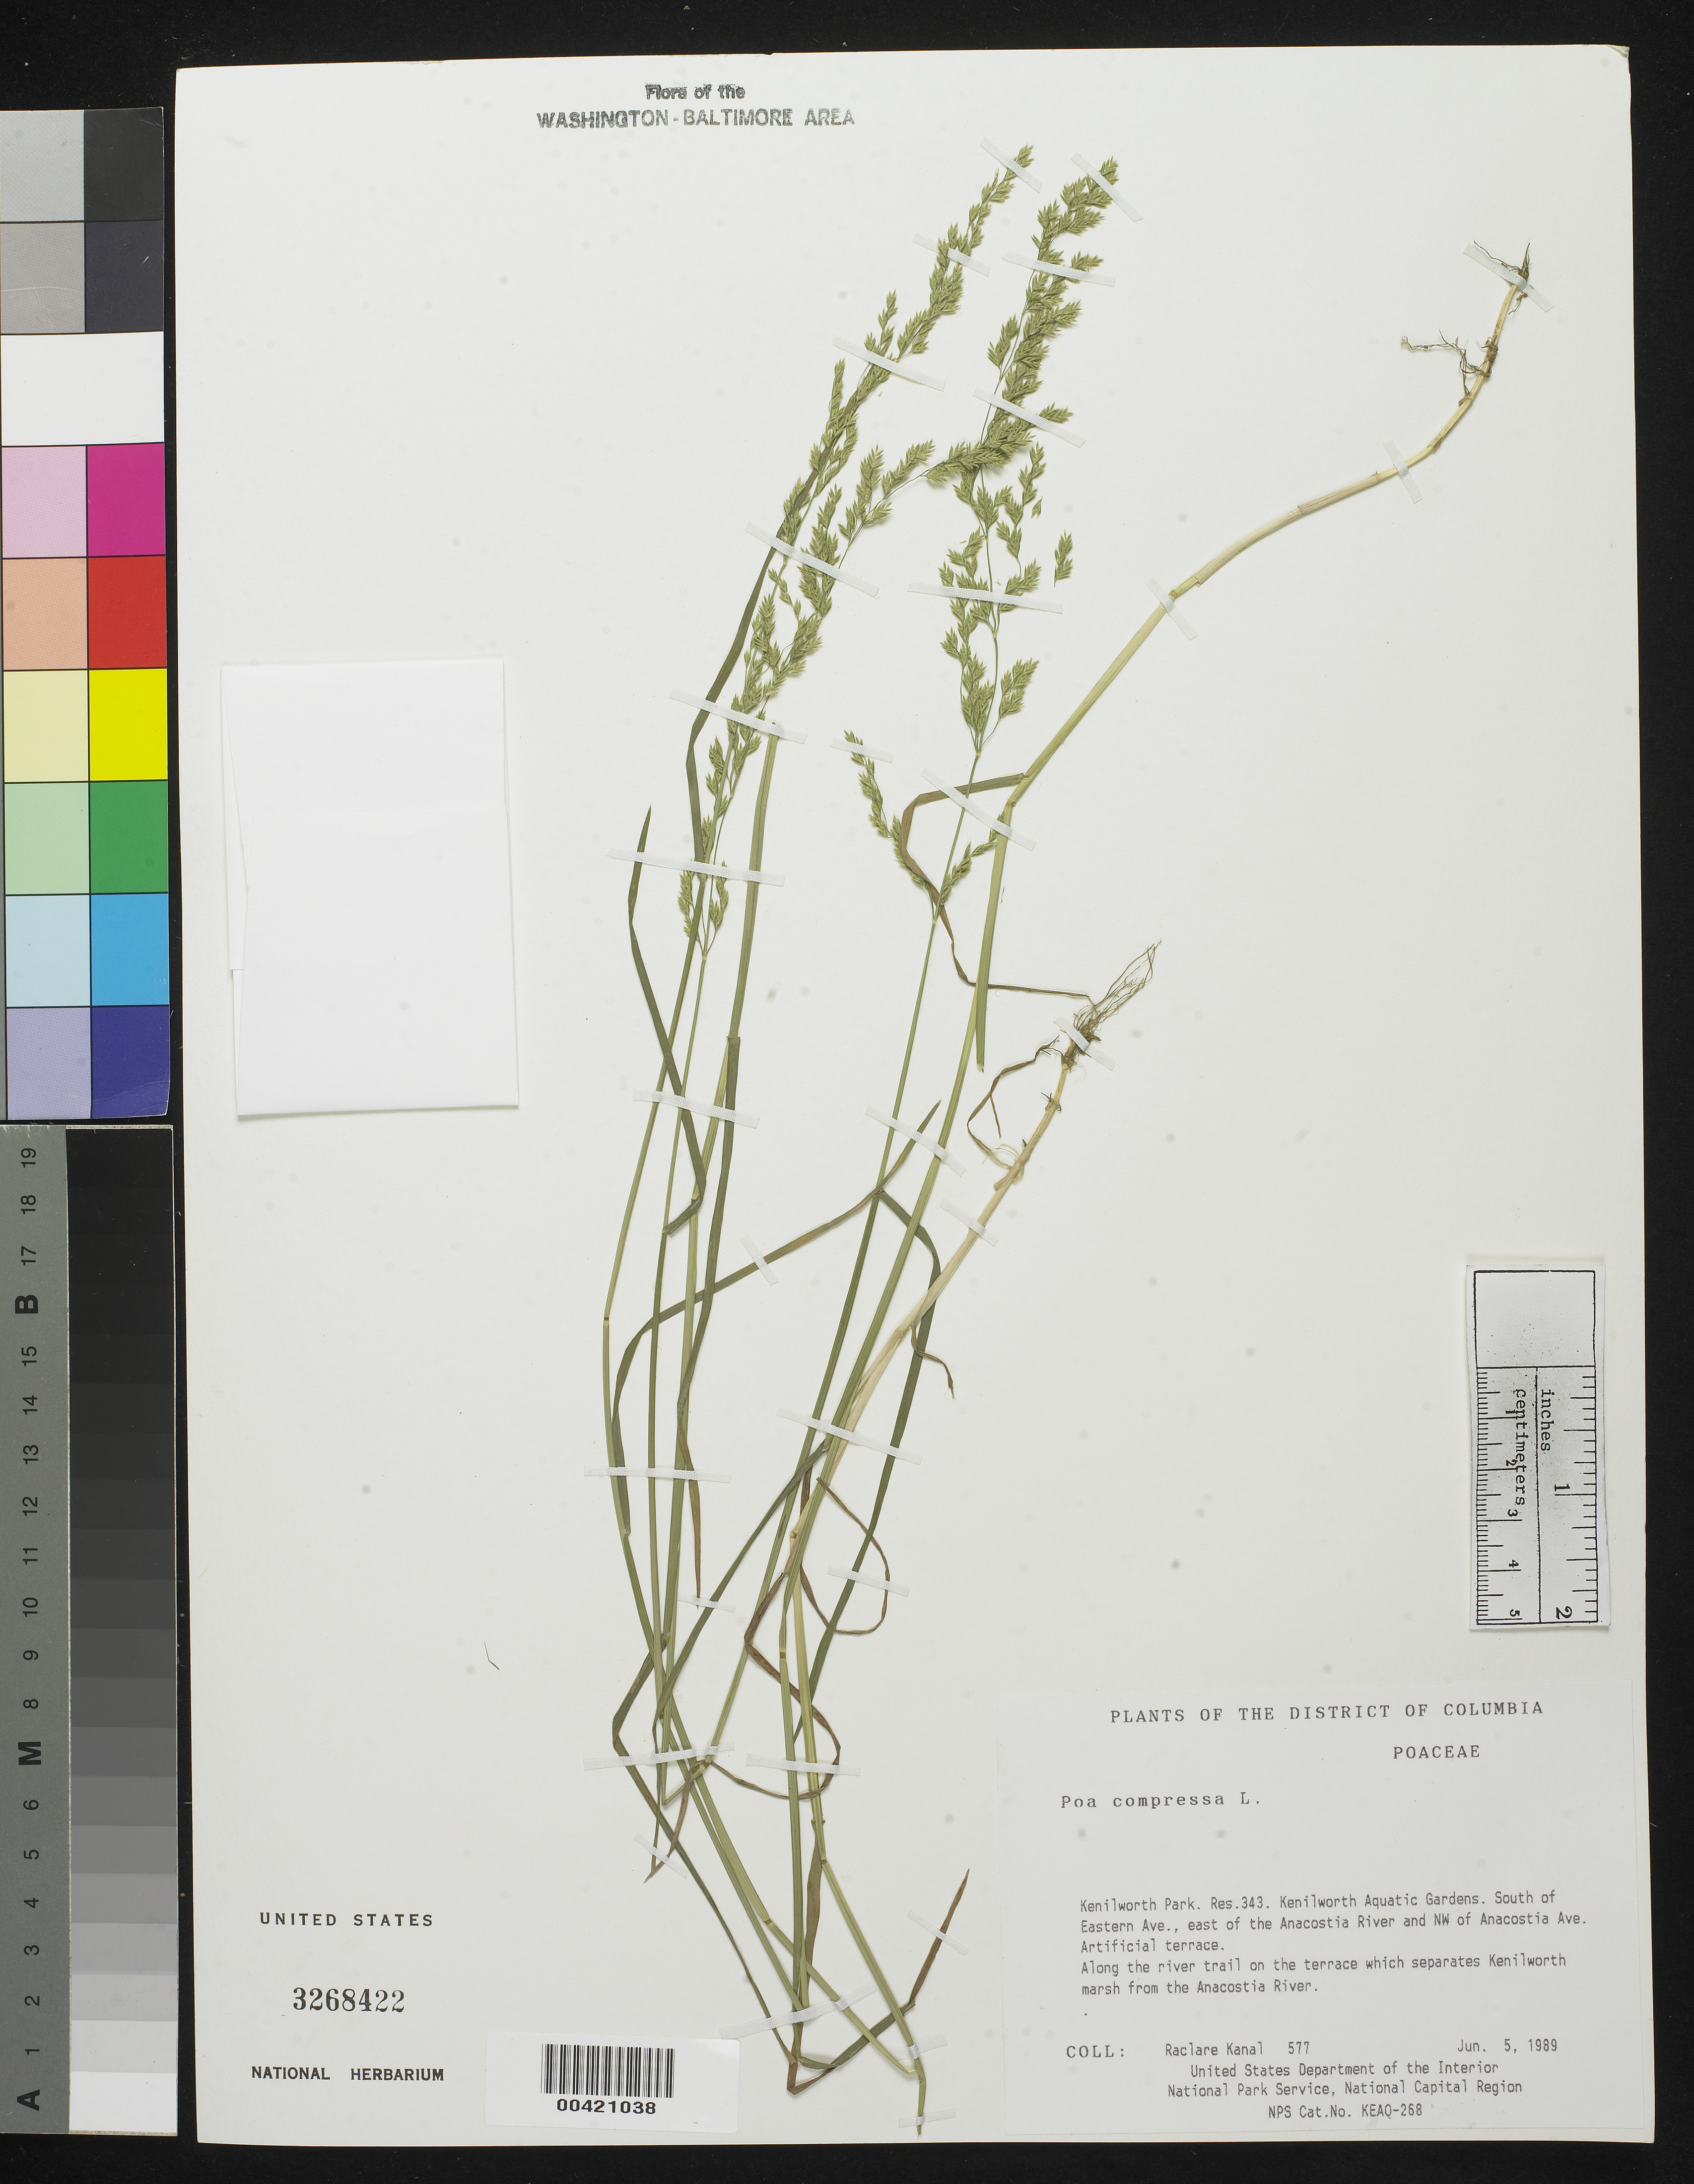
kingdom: Plantae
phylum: Tracheophyta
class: Liliopsida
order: Poales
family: Poaceae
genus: Poa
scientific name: Poa compressa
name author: L.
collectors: R. Kanal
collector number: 577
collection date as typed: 05 Jun 1989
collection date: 1989-06-05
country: United States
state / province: District of Columbia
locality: Kenilworth Park, Kenilworth Aquatic Gardens, S of eastern Ave, E of Anacostia River and NW of Anacostia Ave Artificial Terrace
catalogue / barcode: US 3268422